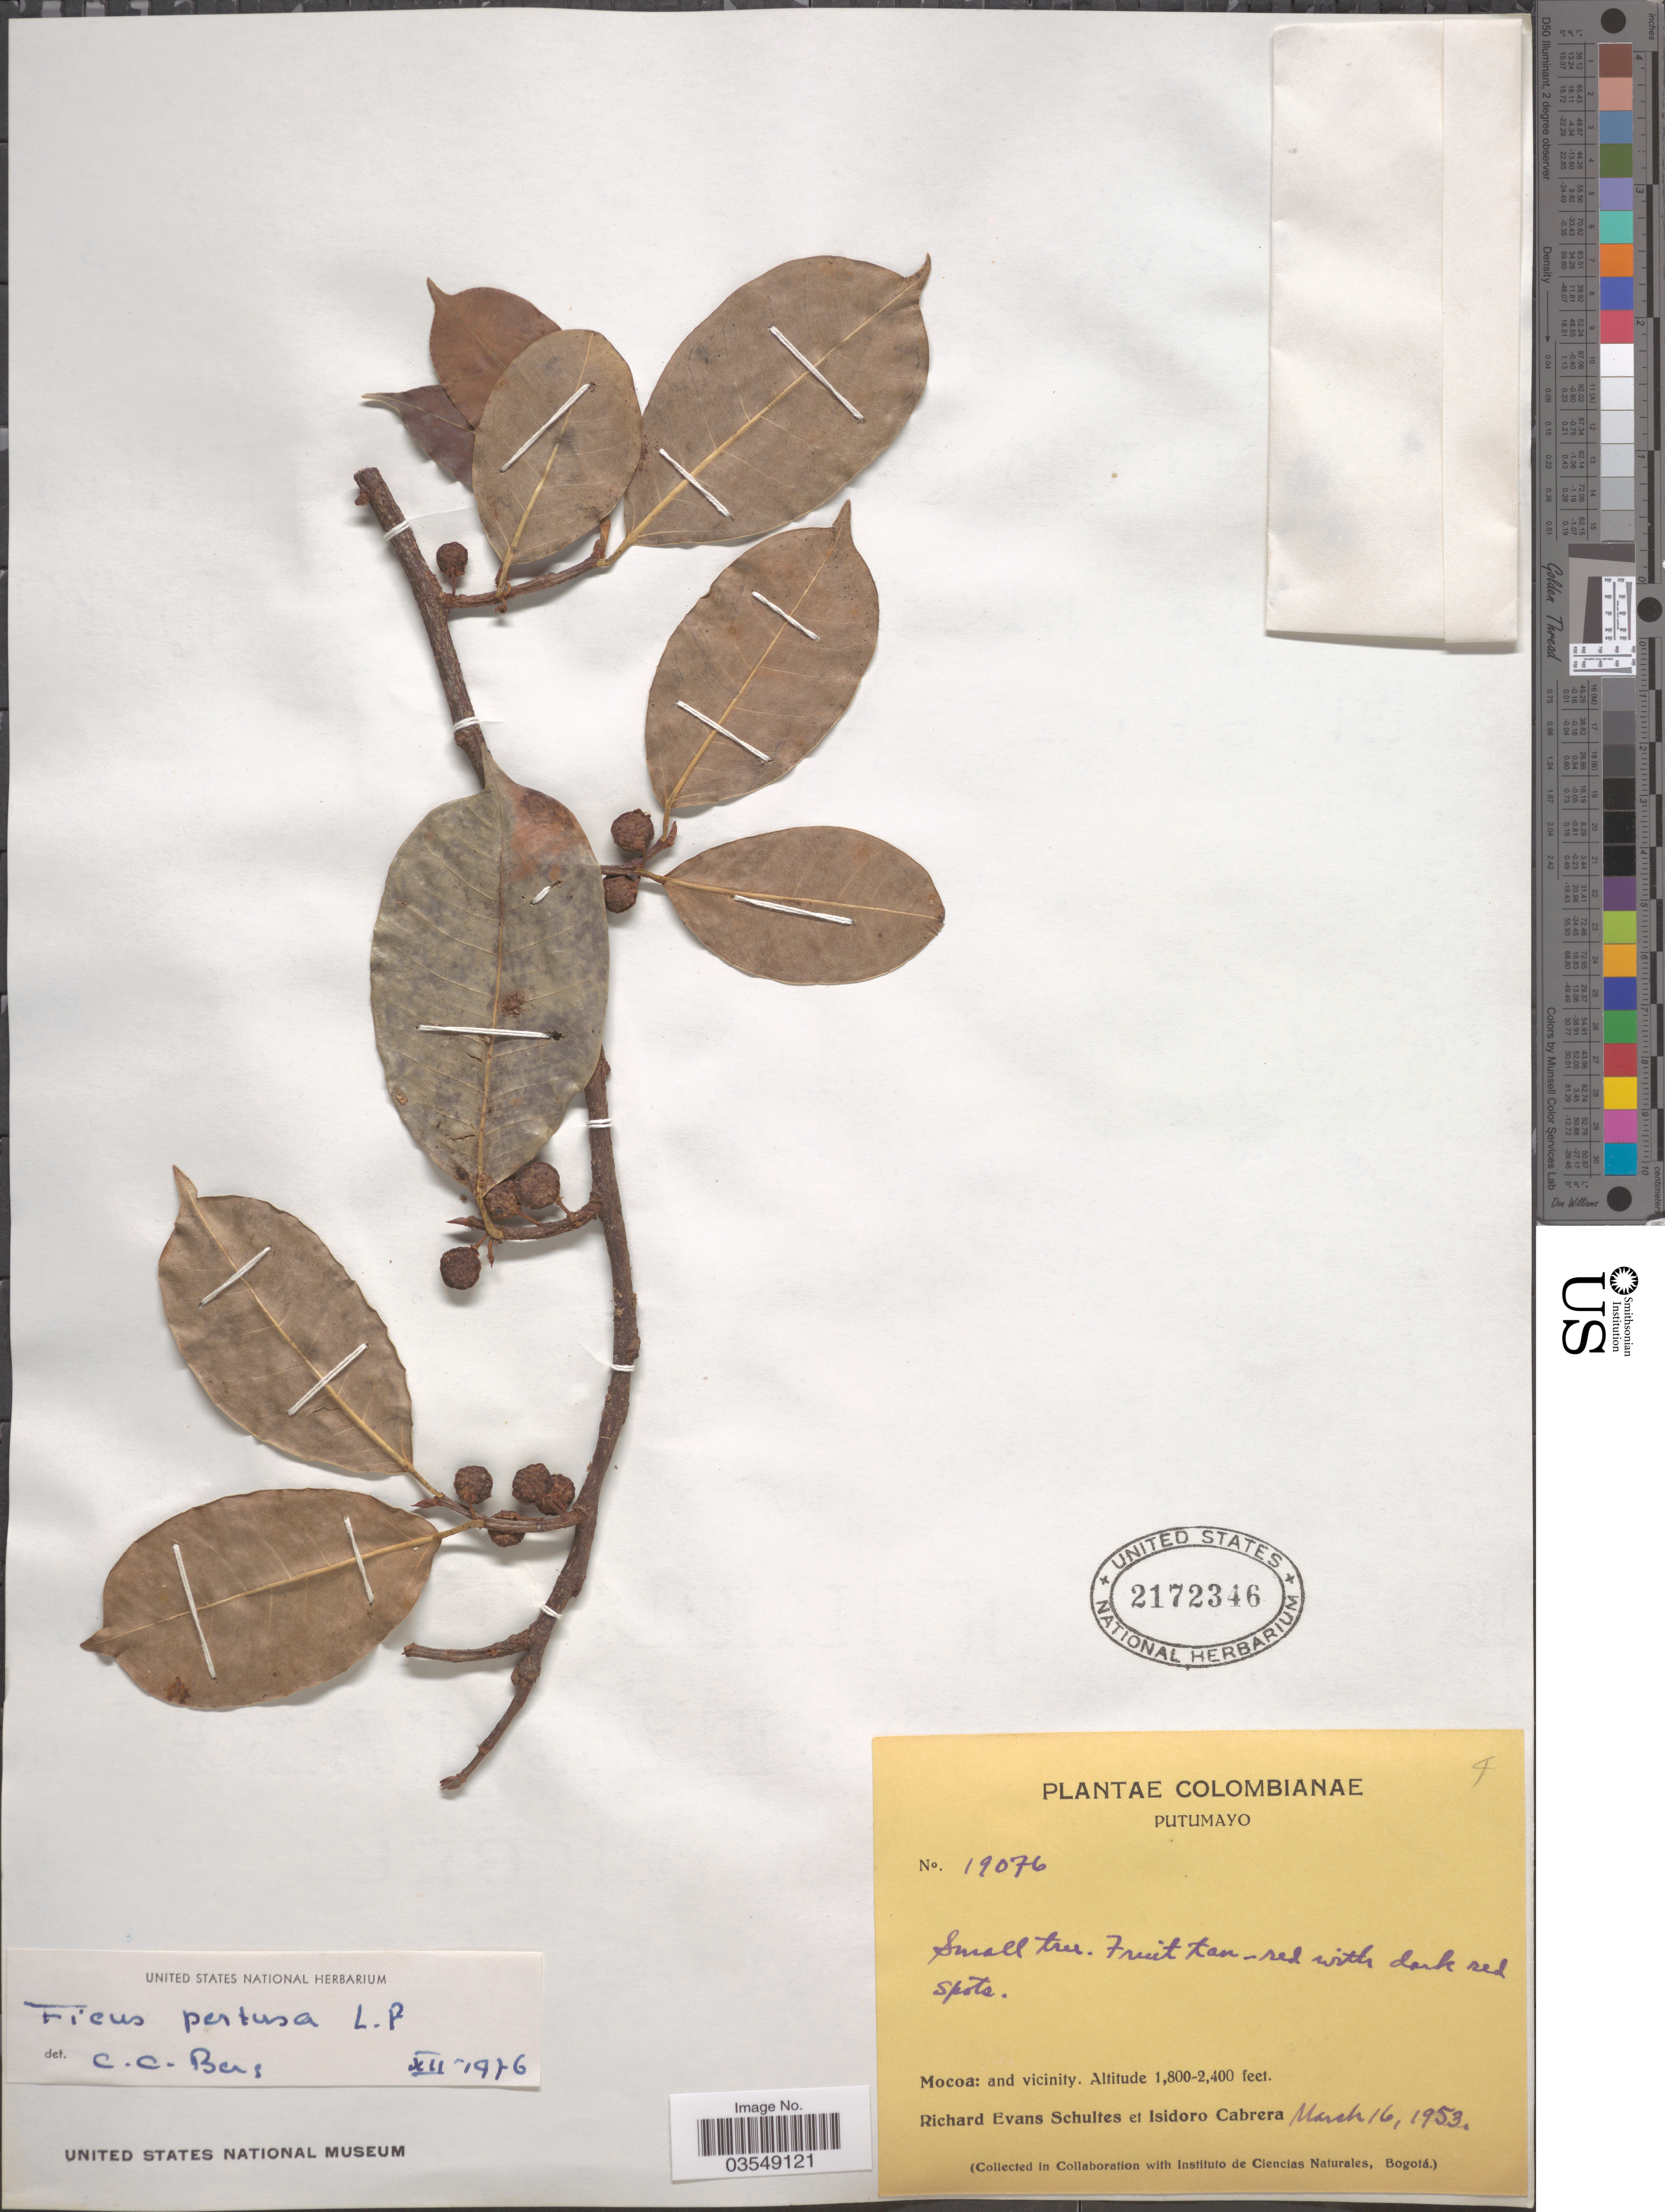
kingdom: Plantae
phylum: Tracheophyta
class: Magnoliopsida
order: Rosales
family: Moraceae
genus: Ficus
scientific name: Ficus pertusa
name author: L. f.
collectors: R. E. Schultes & I. Cabrera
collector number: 19076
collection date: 1953-03-16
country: Colombia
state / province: Putumayo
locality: Mocoa: and vicinity.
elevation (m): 549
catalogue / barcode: US 2172346